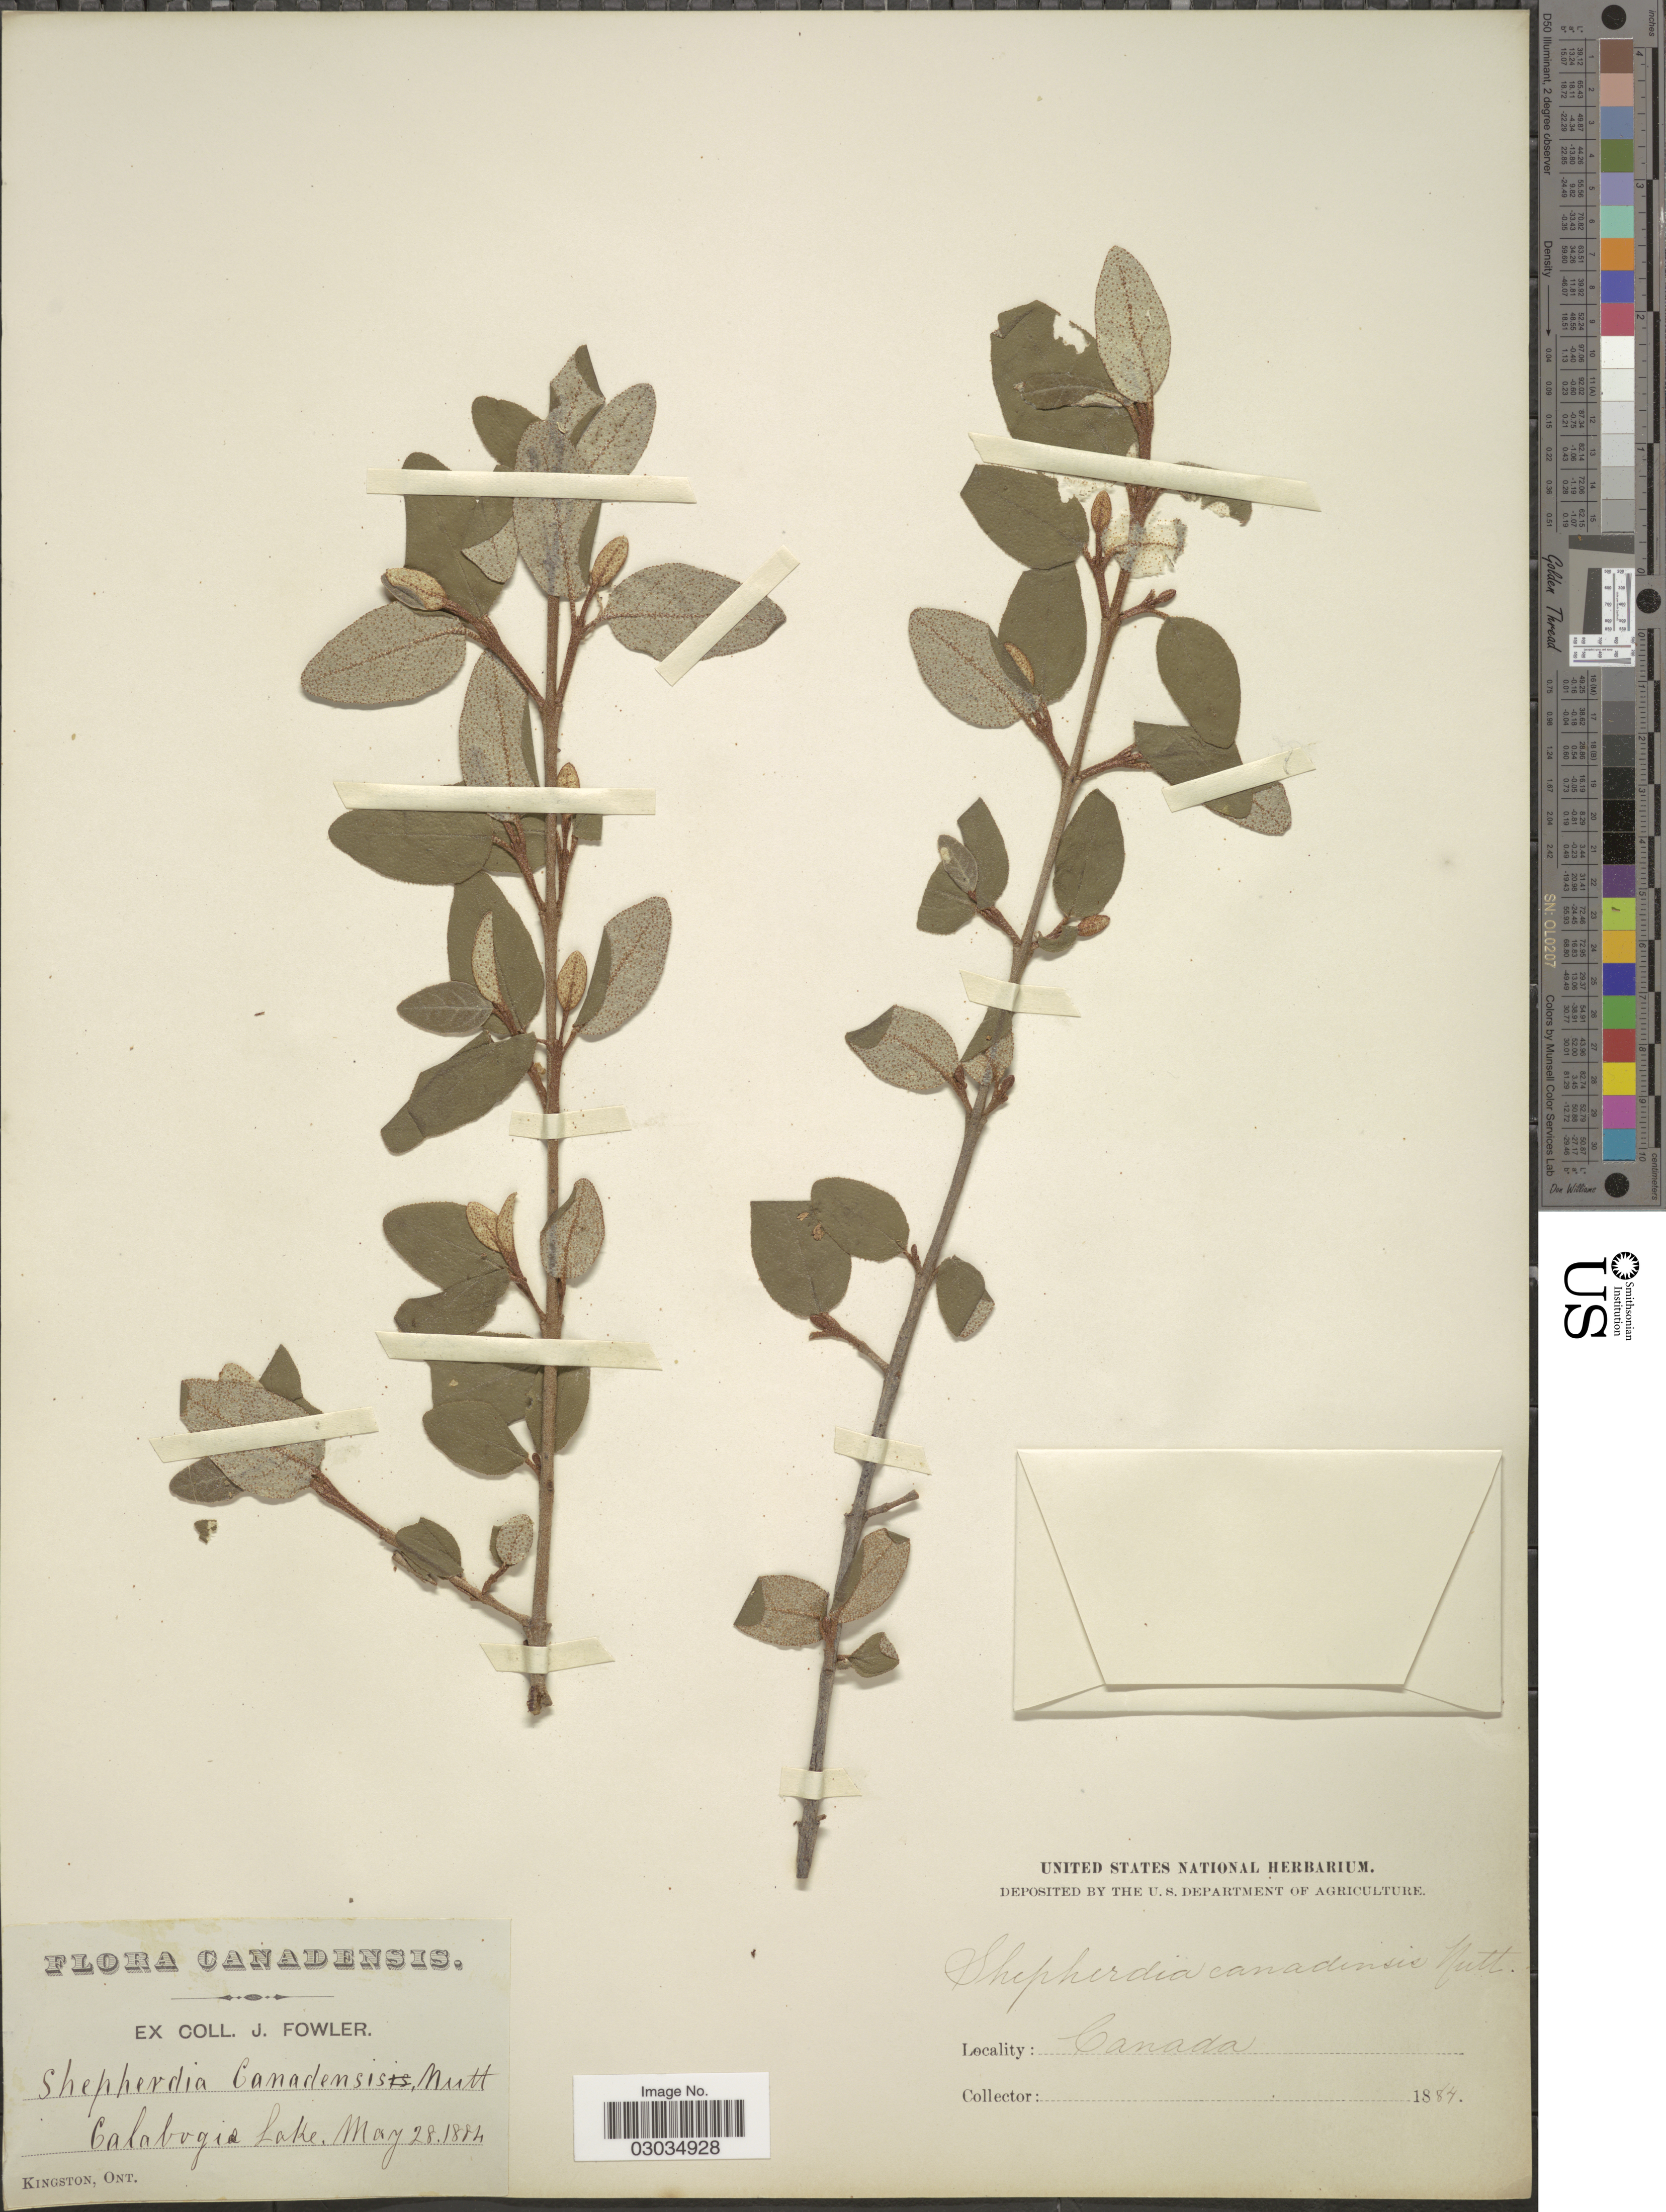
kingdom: Plantae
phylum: Tracheophyta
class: Magnoliopsida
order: Rosales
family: Elaeagnaceae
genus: Shepherdia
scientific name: Shepherdia canadensis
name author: (L.) Nutt.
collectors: J. Fowler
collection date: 1884-05-28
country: Canada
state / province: Ontario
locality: Calabogie Lake.